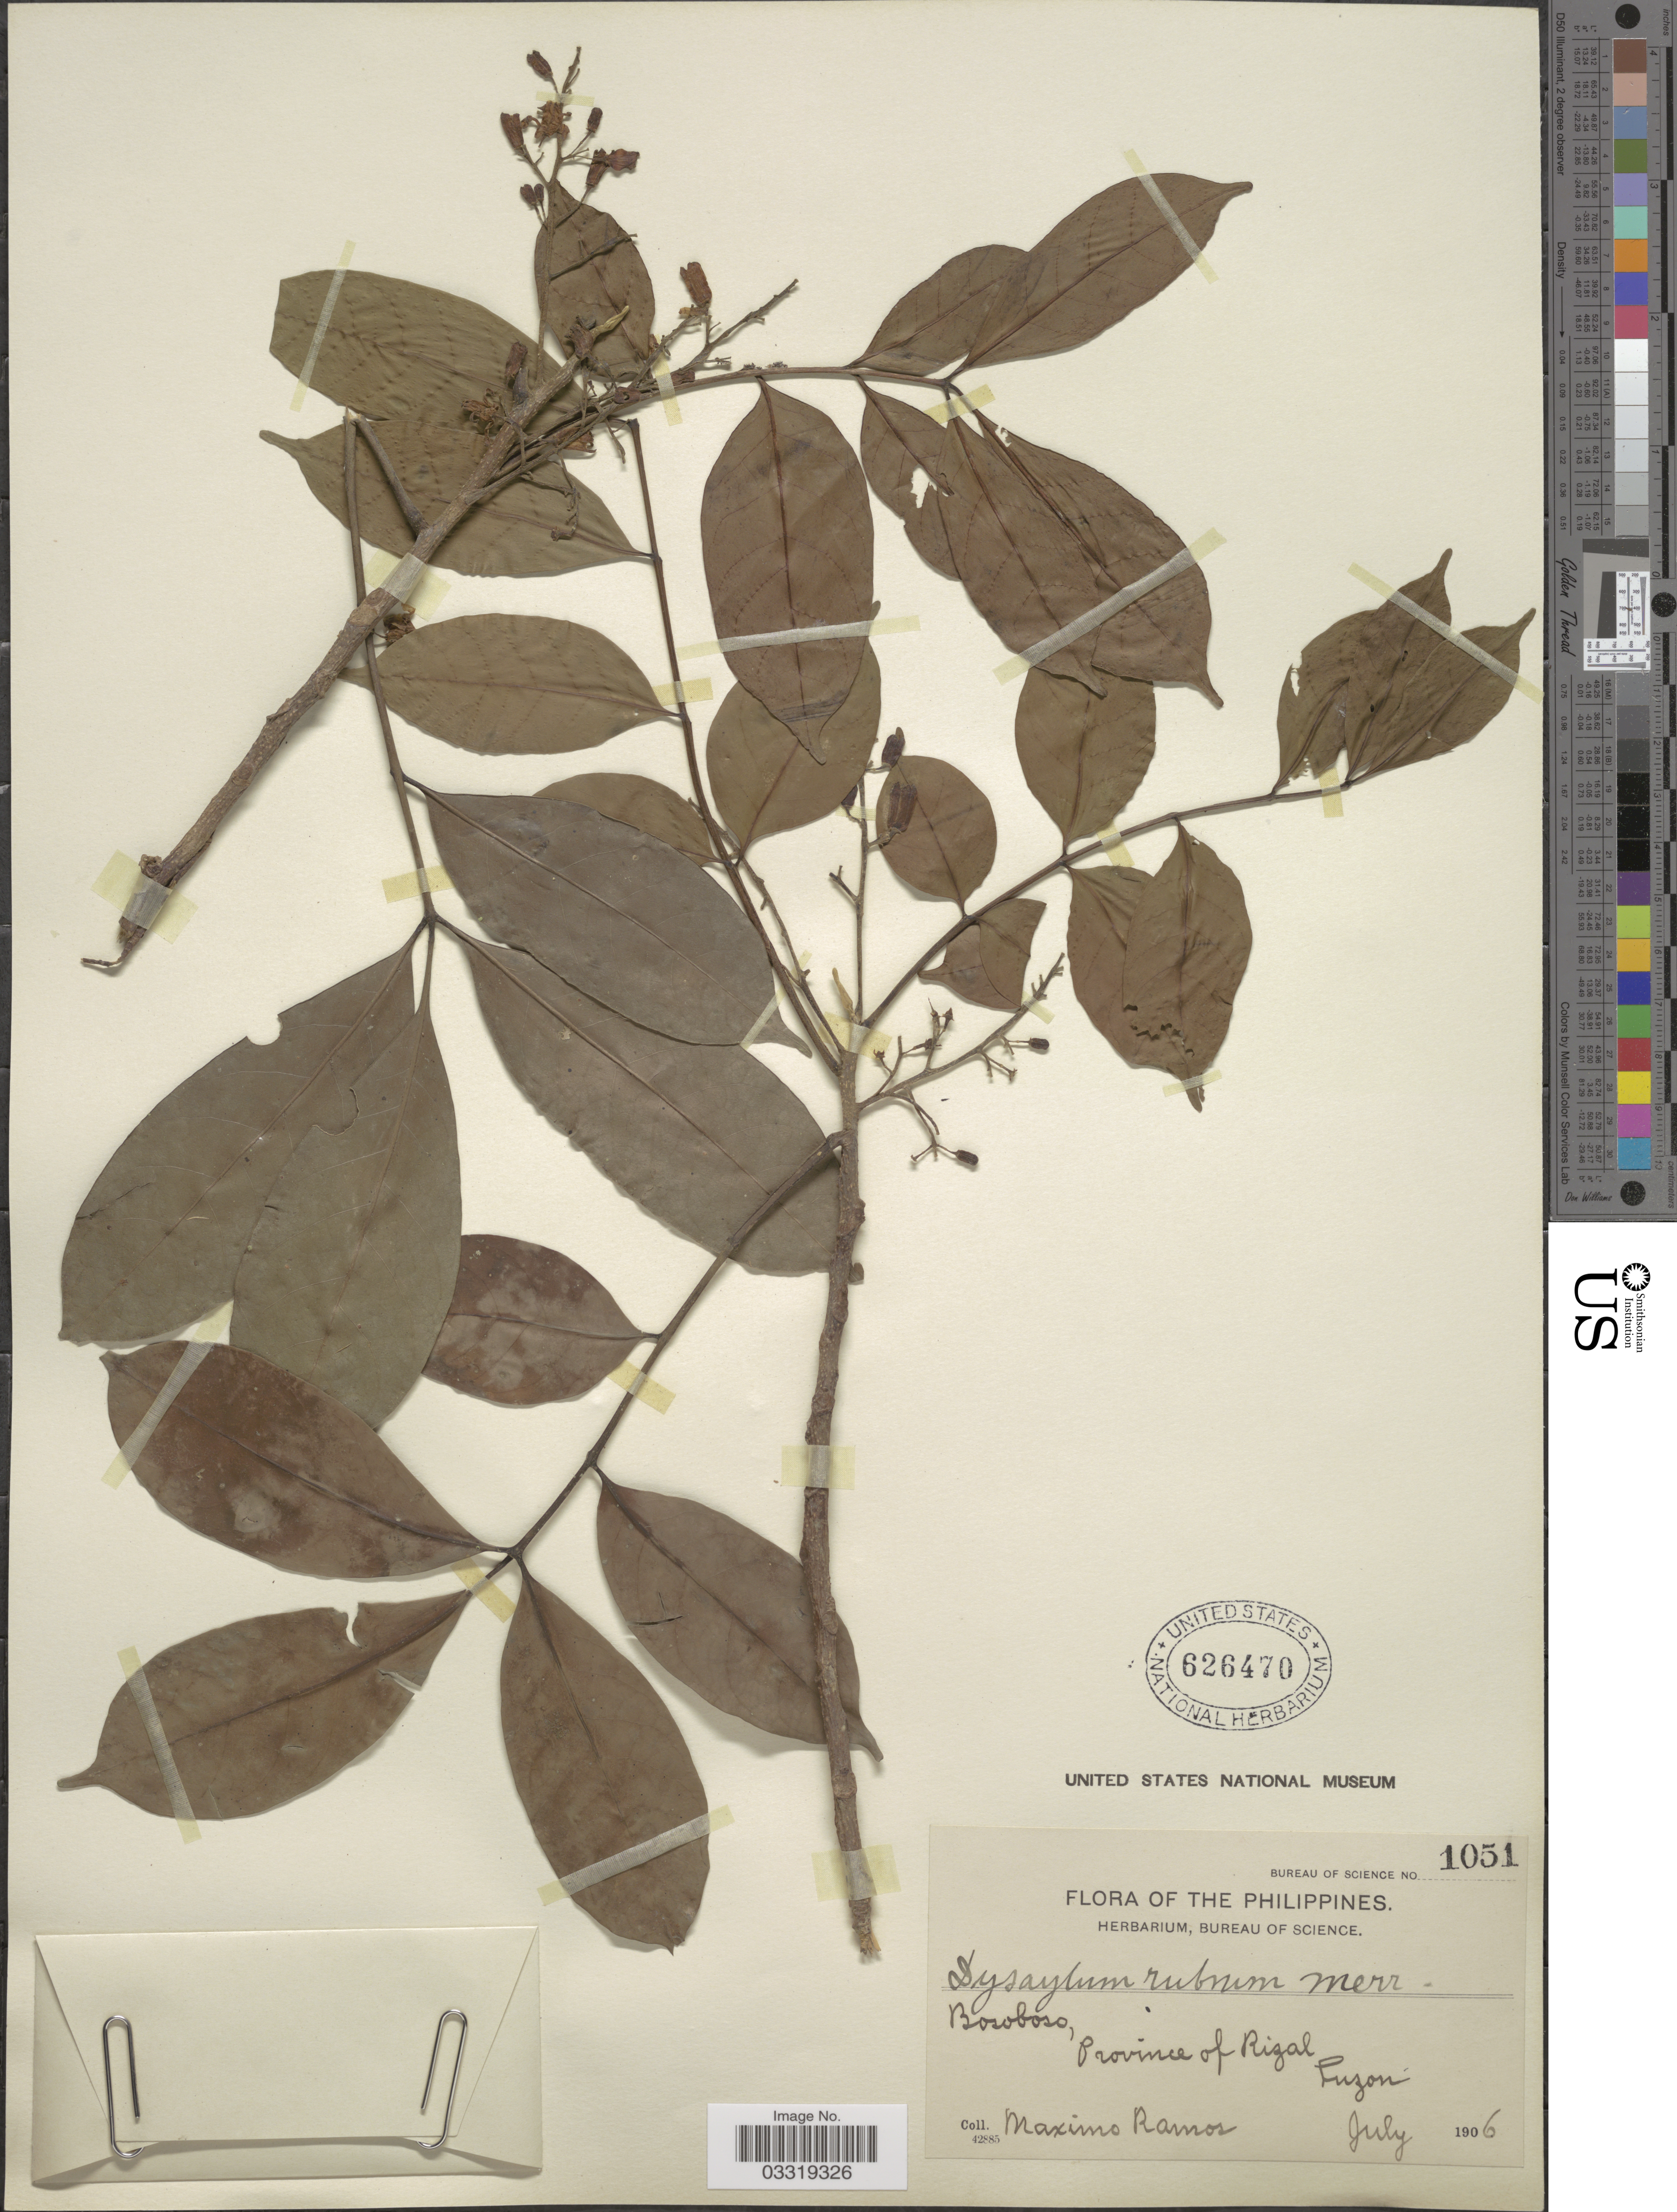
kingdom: Plantae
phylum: Tracheophyta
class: Magnoliopsida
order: Sapindales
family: Meliaceae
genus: Goniocheton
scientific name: Goniocheton arborescens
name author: Blume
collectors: M. Ramos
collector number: Bureau of Science 1051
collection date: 1906-07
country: Philippines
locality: Bosoboso, Province of Rizal, Luzon.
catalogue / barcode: US 626470